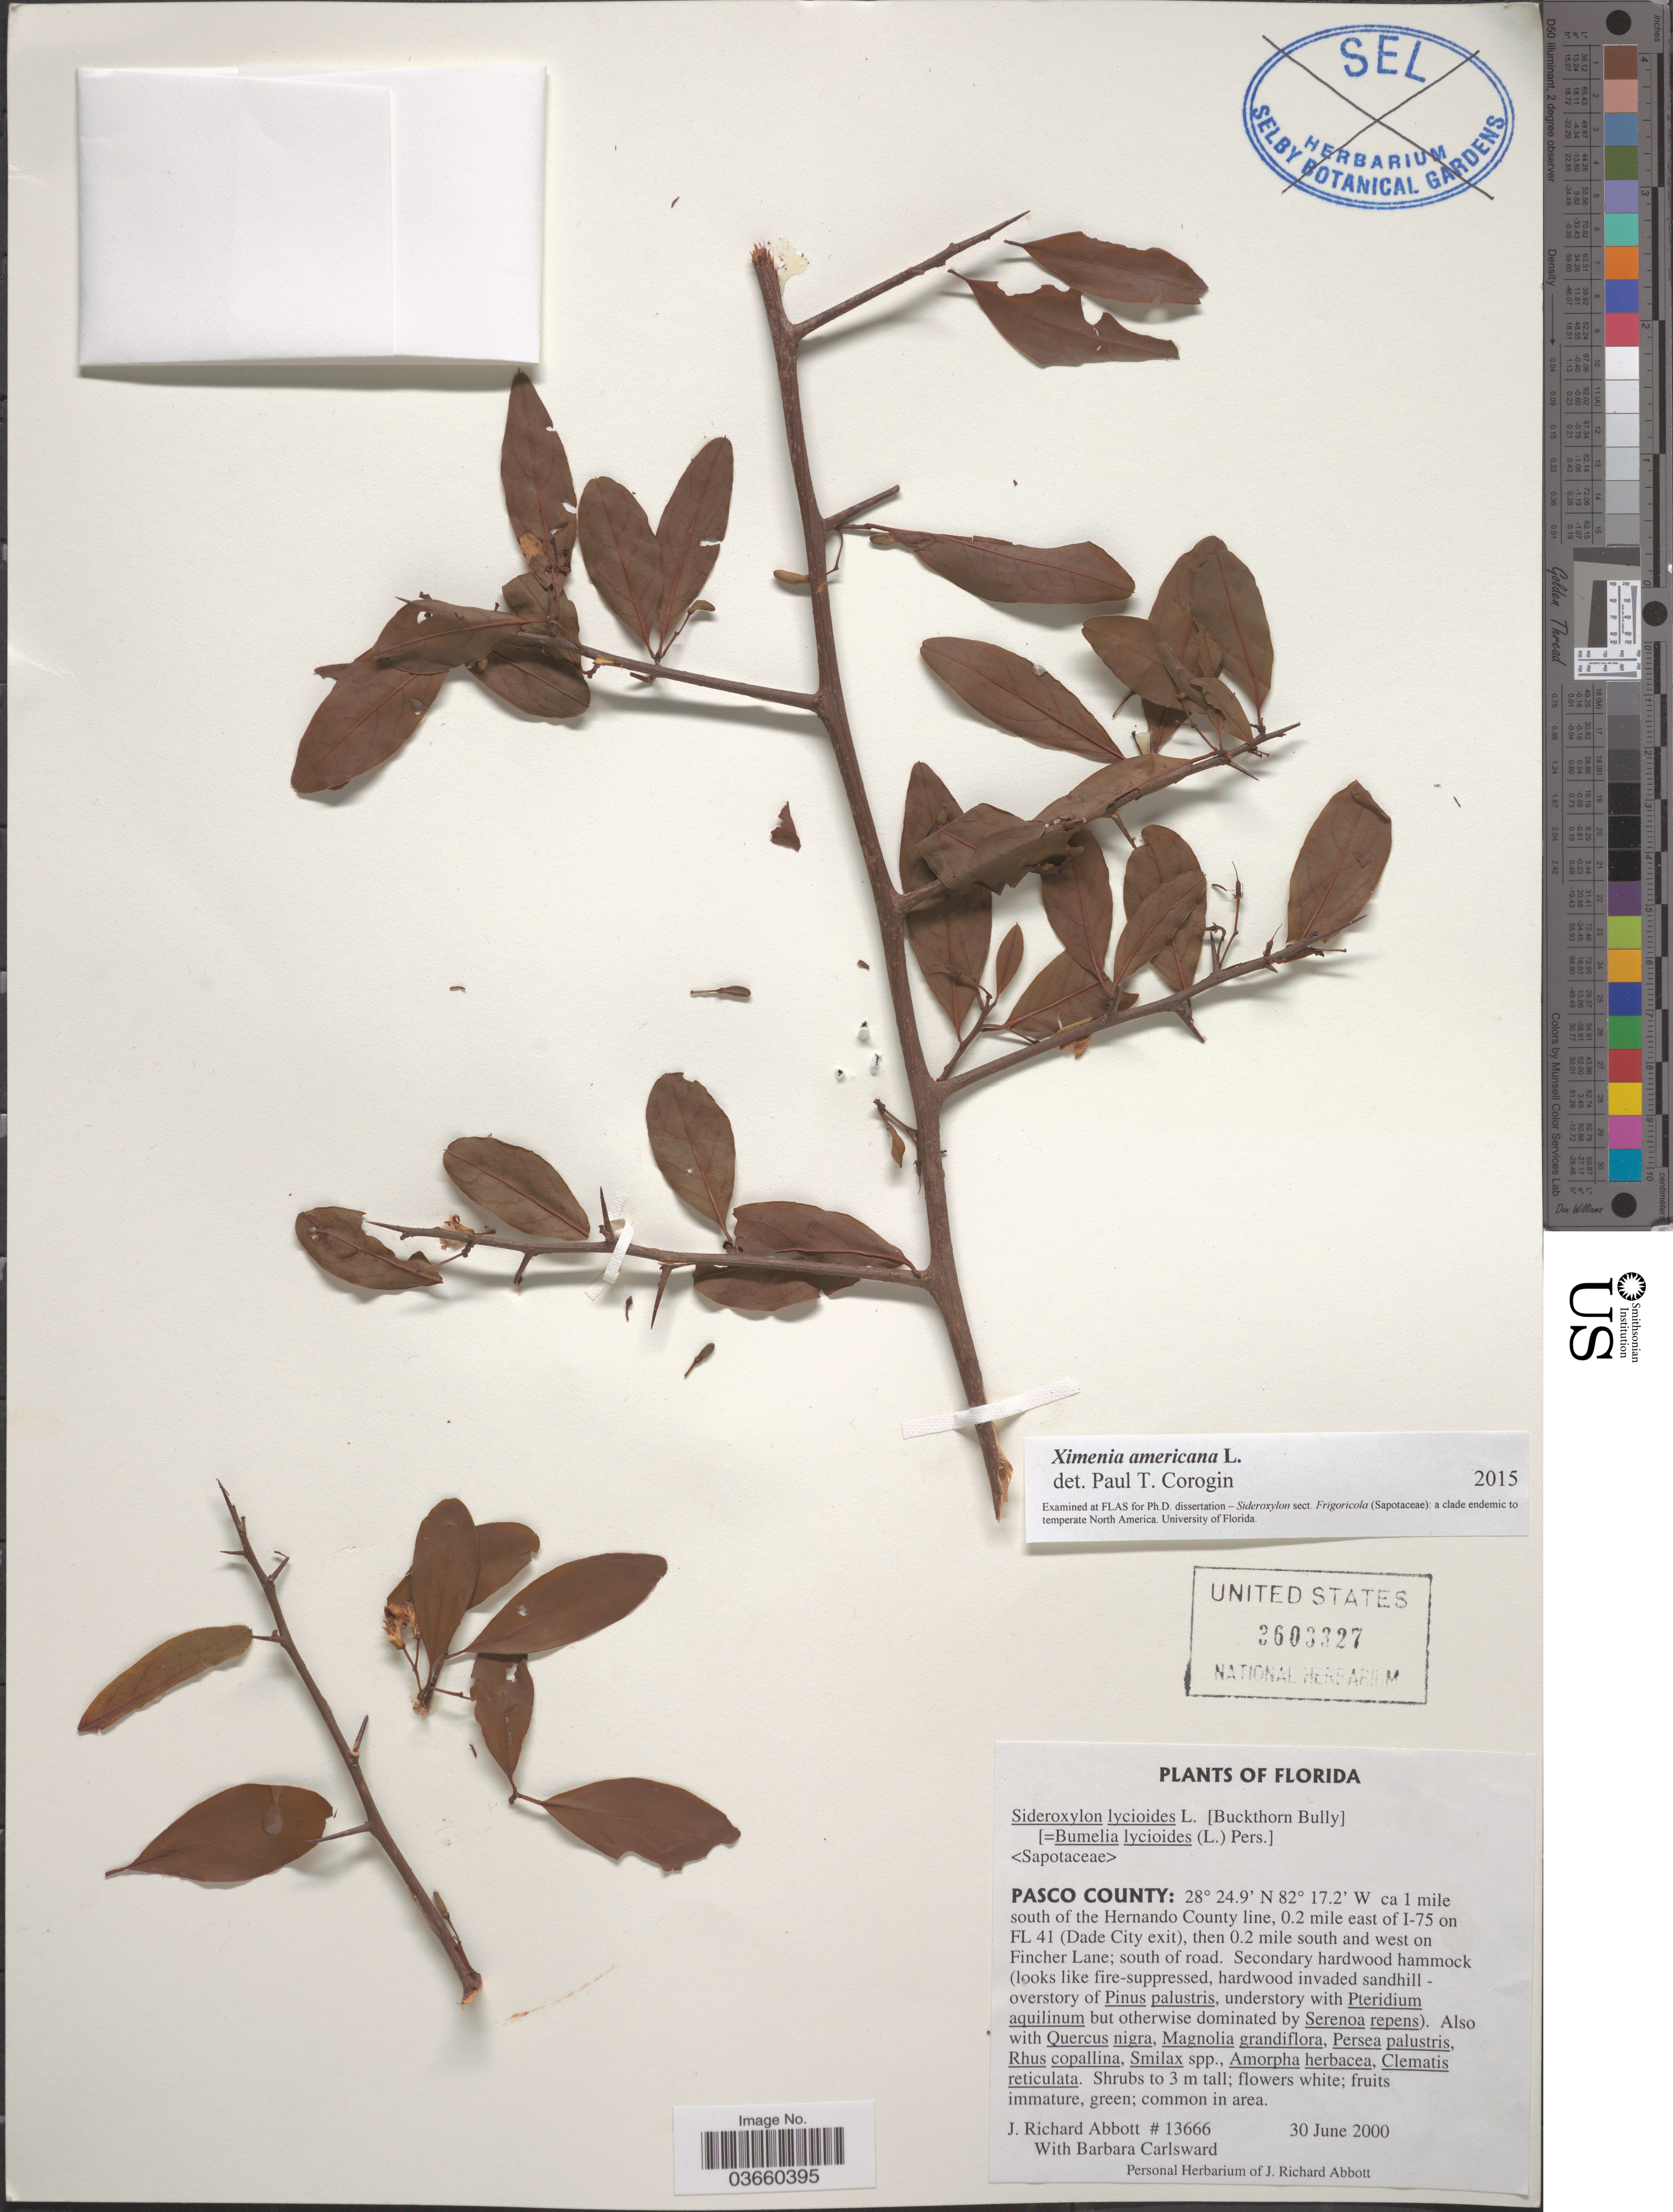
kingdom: Plantae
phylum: Tracheophyta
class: Magnoliopsida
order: Santalales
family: Ximeniaceae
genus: Ximenia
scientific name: Ximenia americana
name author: L.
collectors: J. R. Abbott & B. Carlsward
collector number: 13666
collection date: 2000-06-30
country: United States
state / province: Florida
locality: Pasco County: ca 1 mile south of Hernando County line, 0.2 mile east of I-75 on FL 41 (Dade City exit), then 0.2 mile south and west on Fincher Lane; south of road.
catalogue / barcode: US 3603327